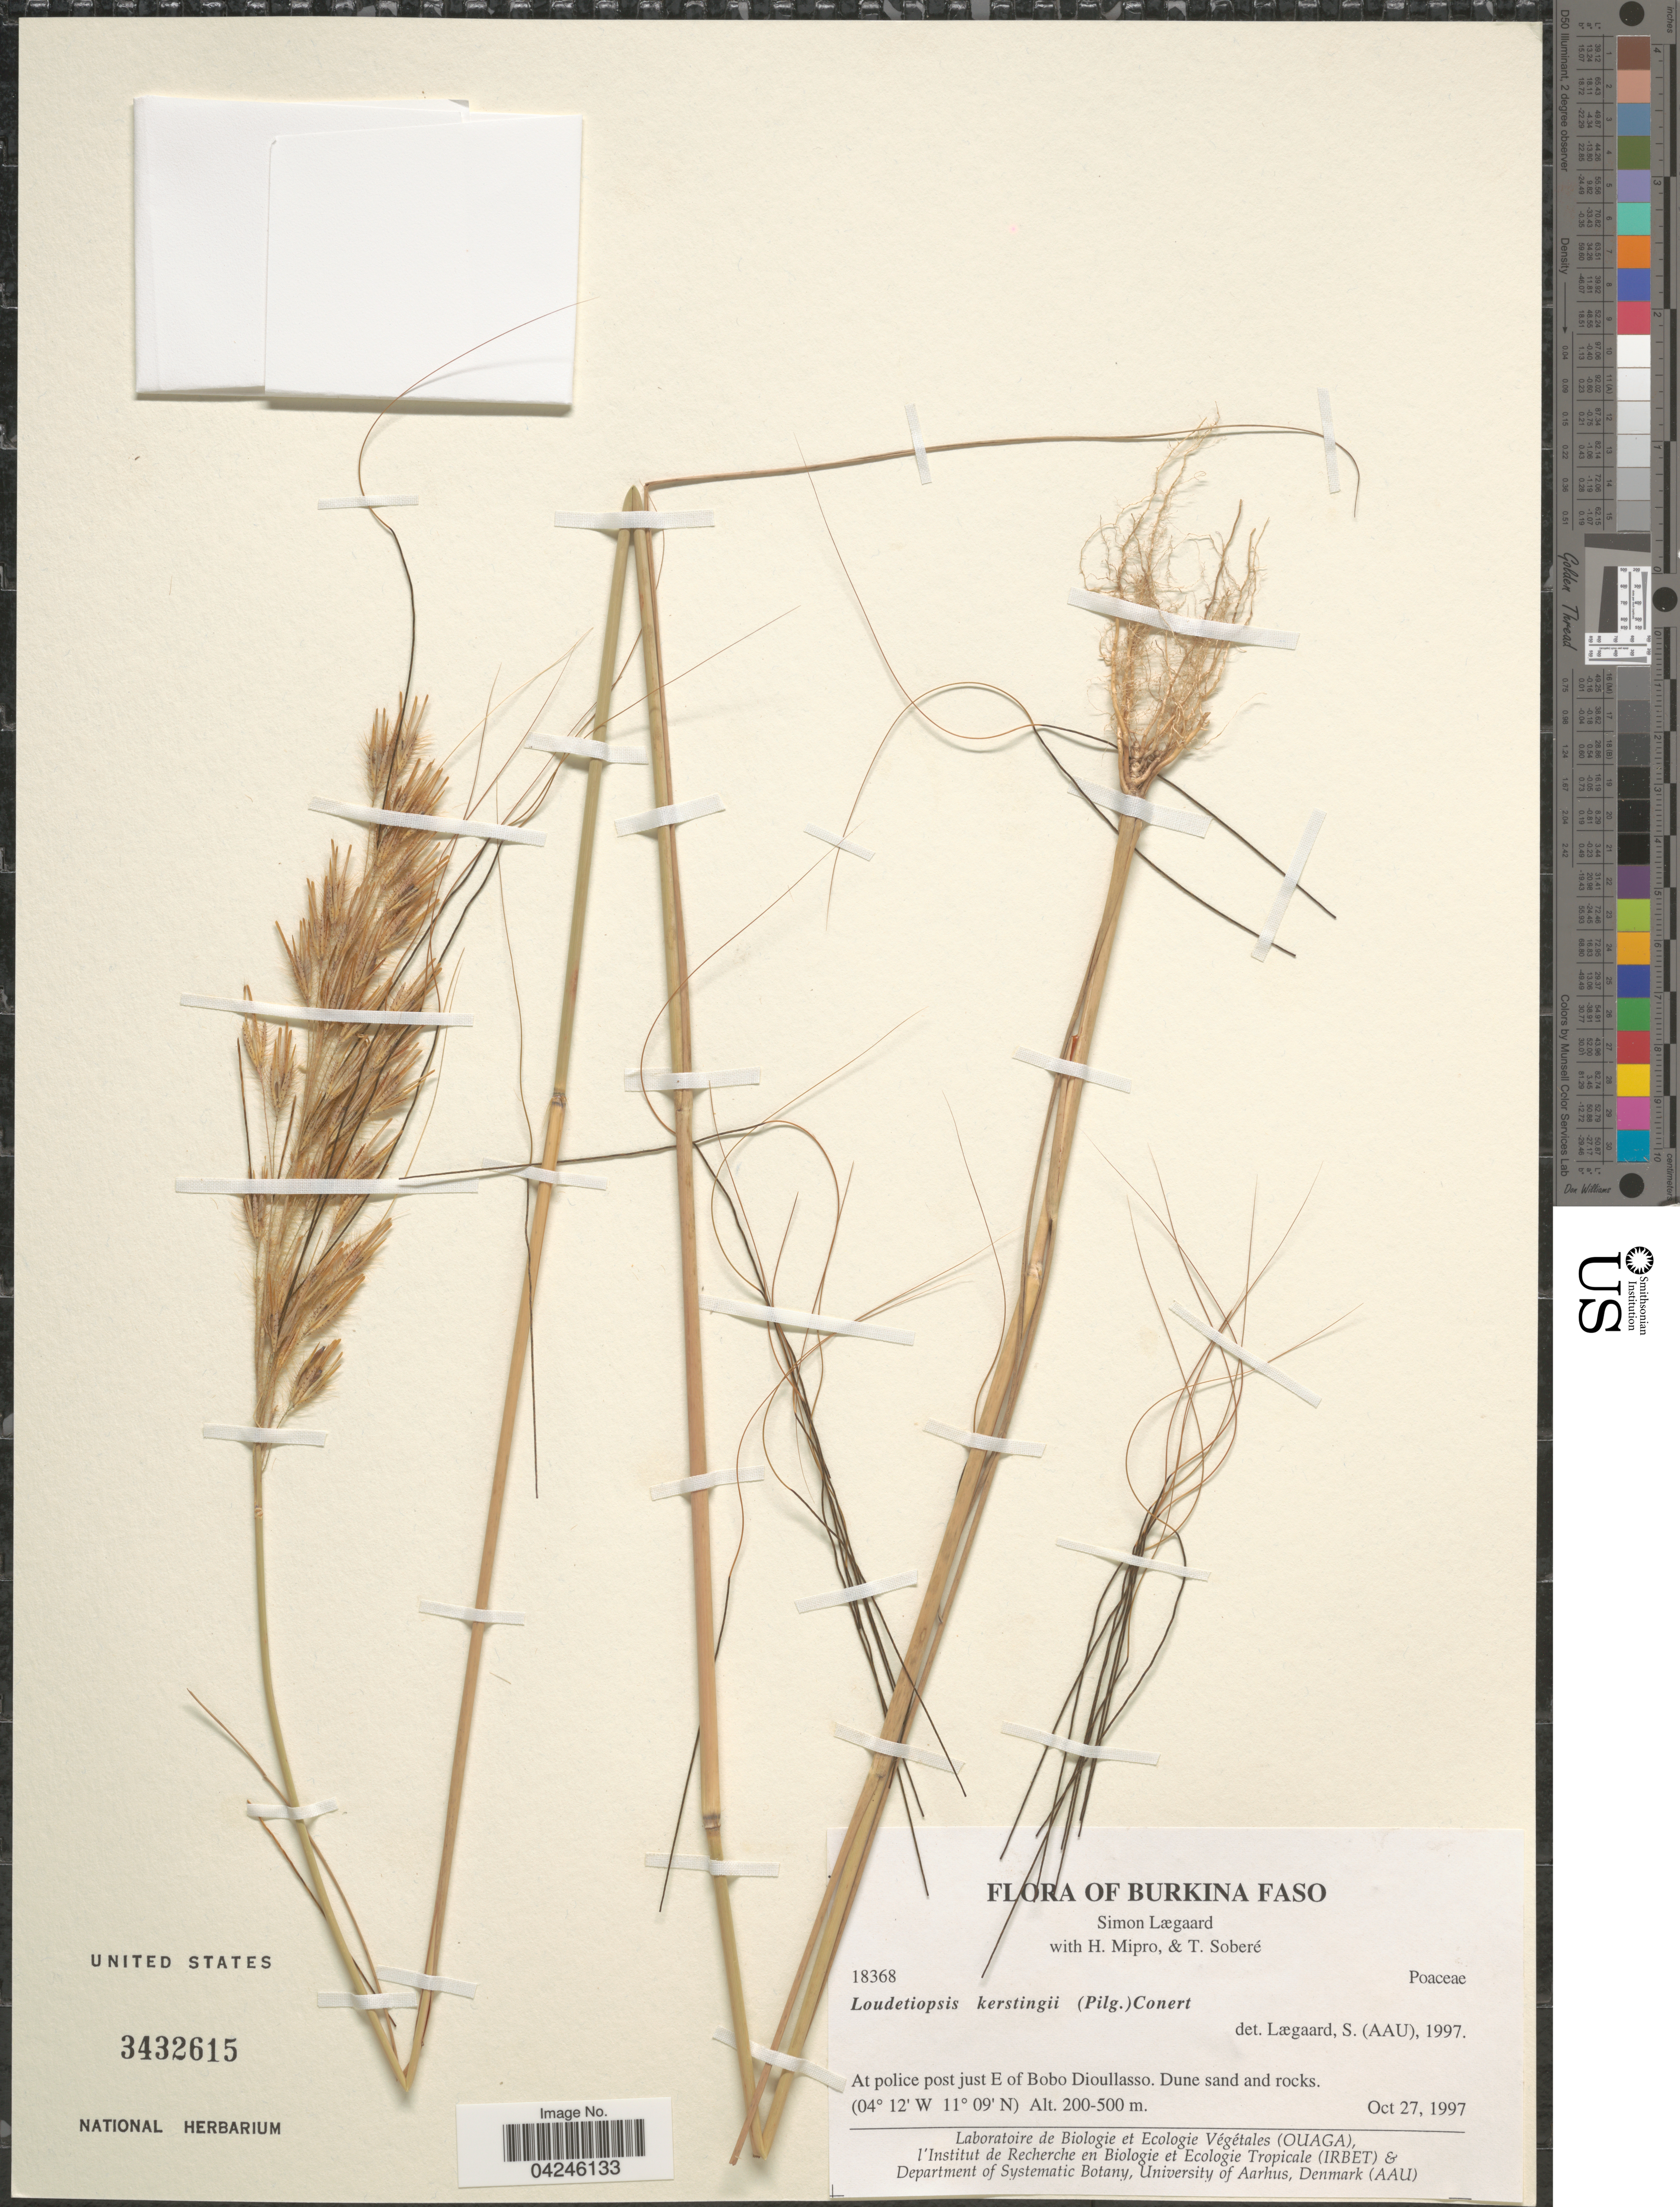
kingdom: Plantae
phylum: Tracheophyta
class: Liliopsida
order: Poales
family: Poaceae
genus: Loudetiopsis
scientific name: Loudetiopsis kerstingii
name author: (Pilg.) Conert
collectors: S. Lægaard, H. Mipro & T. Sobere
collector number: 18368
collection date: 1997-10-27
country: Burkina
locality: Burkina Faso. At police post just E of Bobo Dioullasso.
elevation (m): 200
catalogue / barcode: US 3432615